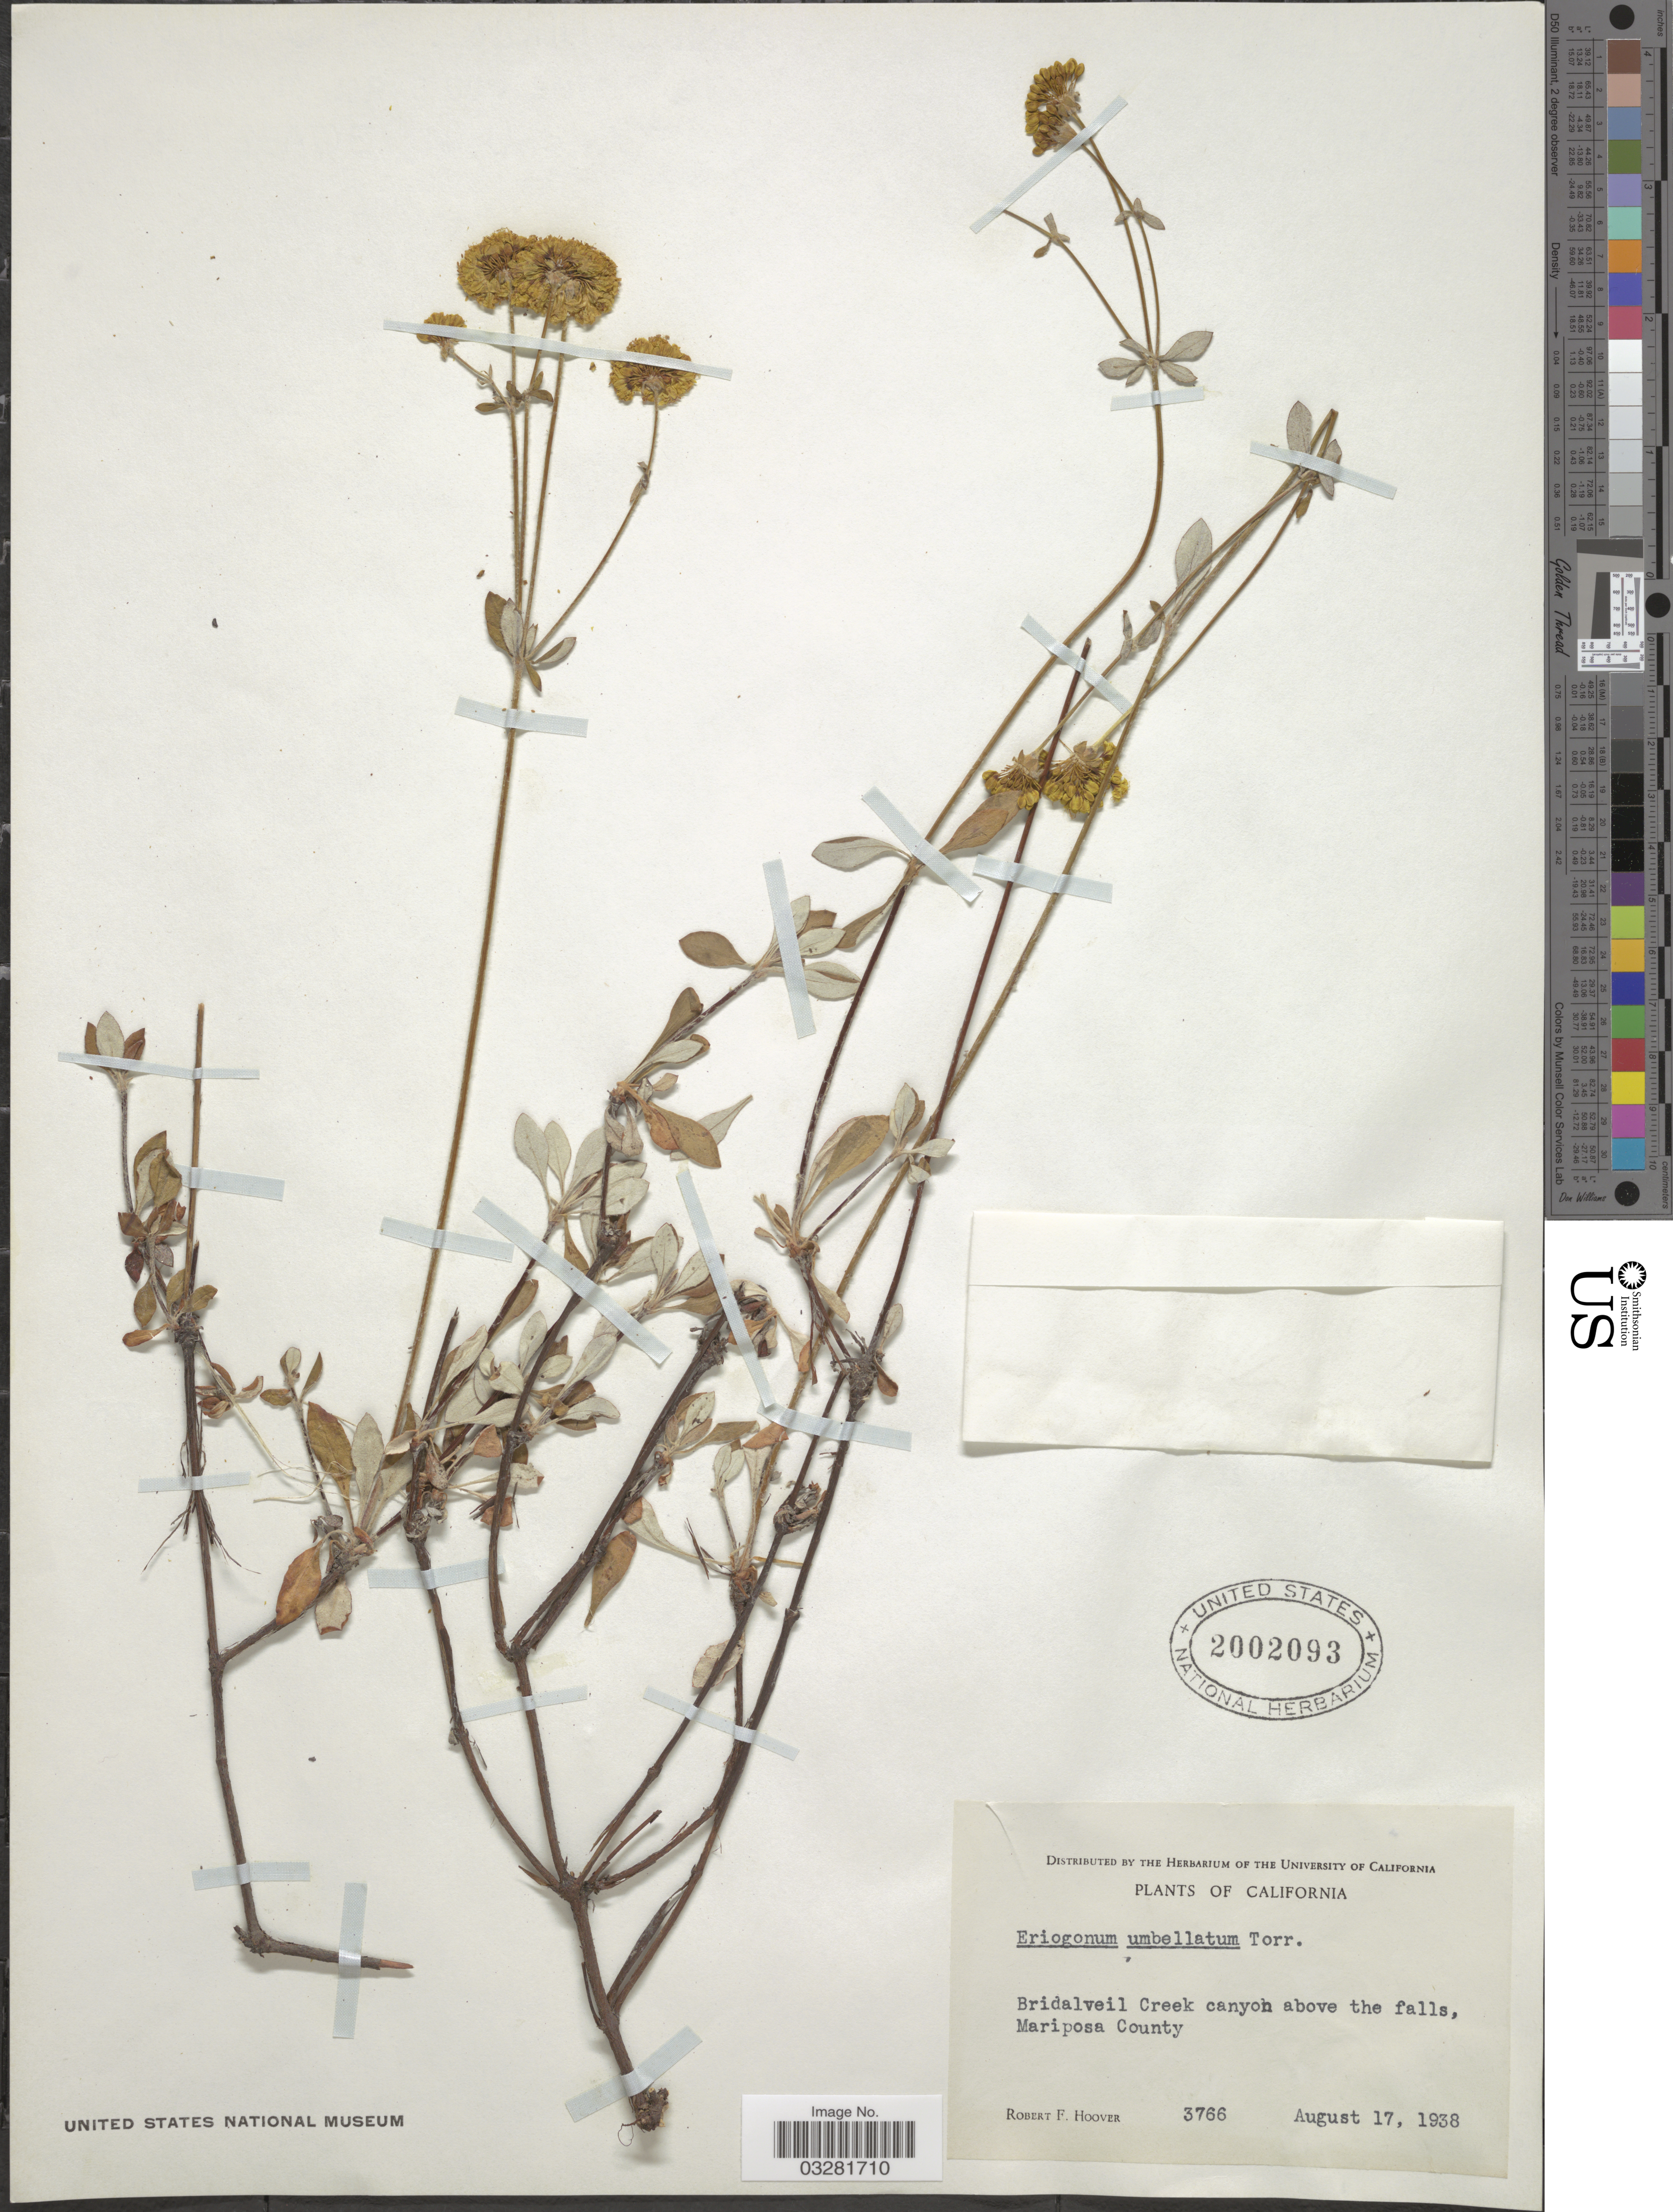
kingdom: Plantae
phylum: Tracheophyta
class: Magnoliopsida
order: Caryophyllales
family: Polygonaceae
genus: Eriogonum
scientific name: Eriogonum umbellatum var. stellatum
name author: (Benth.) M.E. Jones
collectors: R. F. Hoover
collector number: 3766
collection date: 1938-08-17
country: United States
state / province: California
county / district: Mariposa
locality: Bridalveil Creek canyon above the falls, Mariposa County.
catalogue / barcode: US 2002093